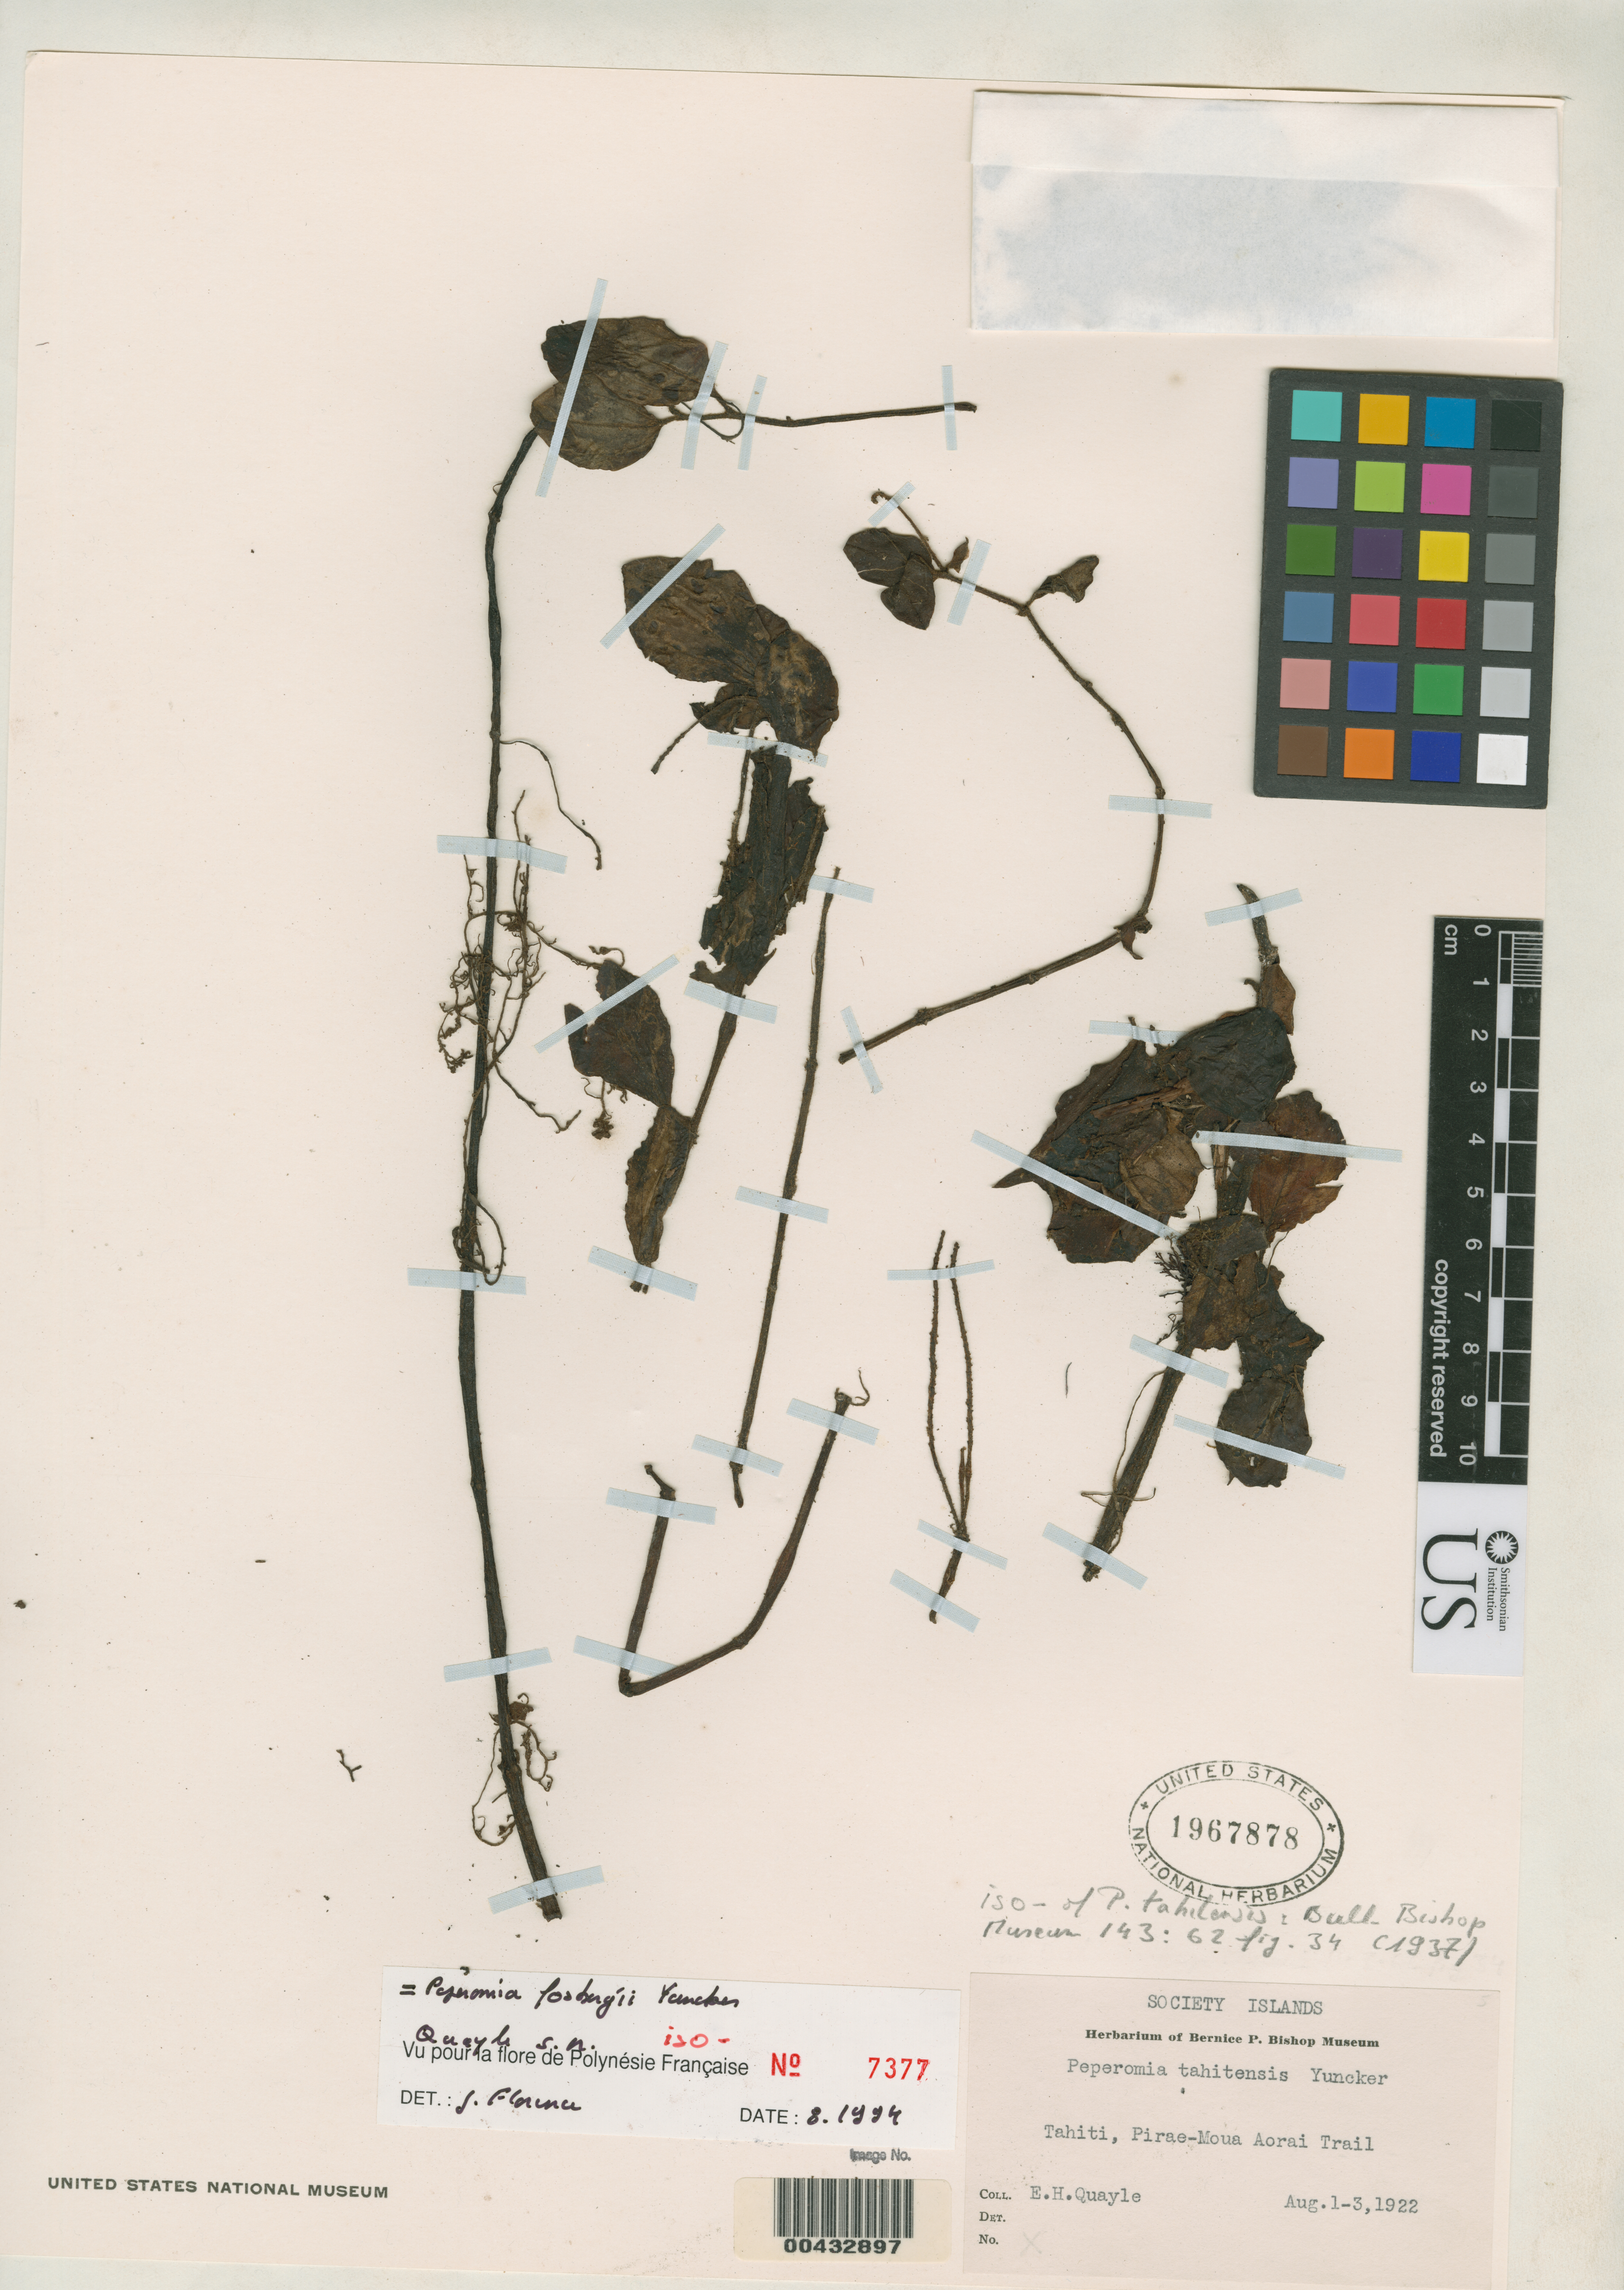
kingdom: Plantae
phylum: Tracheophyta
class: Magnoliopsida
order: Piperales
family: Piperaceae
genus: Peperomia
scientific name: Peperomia tahitensis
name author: Yunck.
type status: Isotype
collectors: E. Quayle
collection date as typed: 01 Aug 1922 to 03 Aug 1922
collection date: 1922-08-01/1922-08-03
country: French Polynesia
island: Tahiti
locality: Pirae-moua Aorai Trail. [Society Is.]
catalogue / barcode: US 1967878